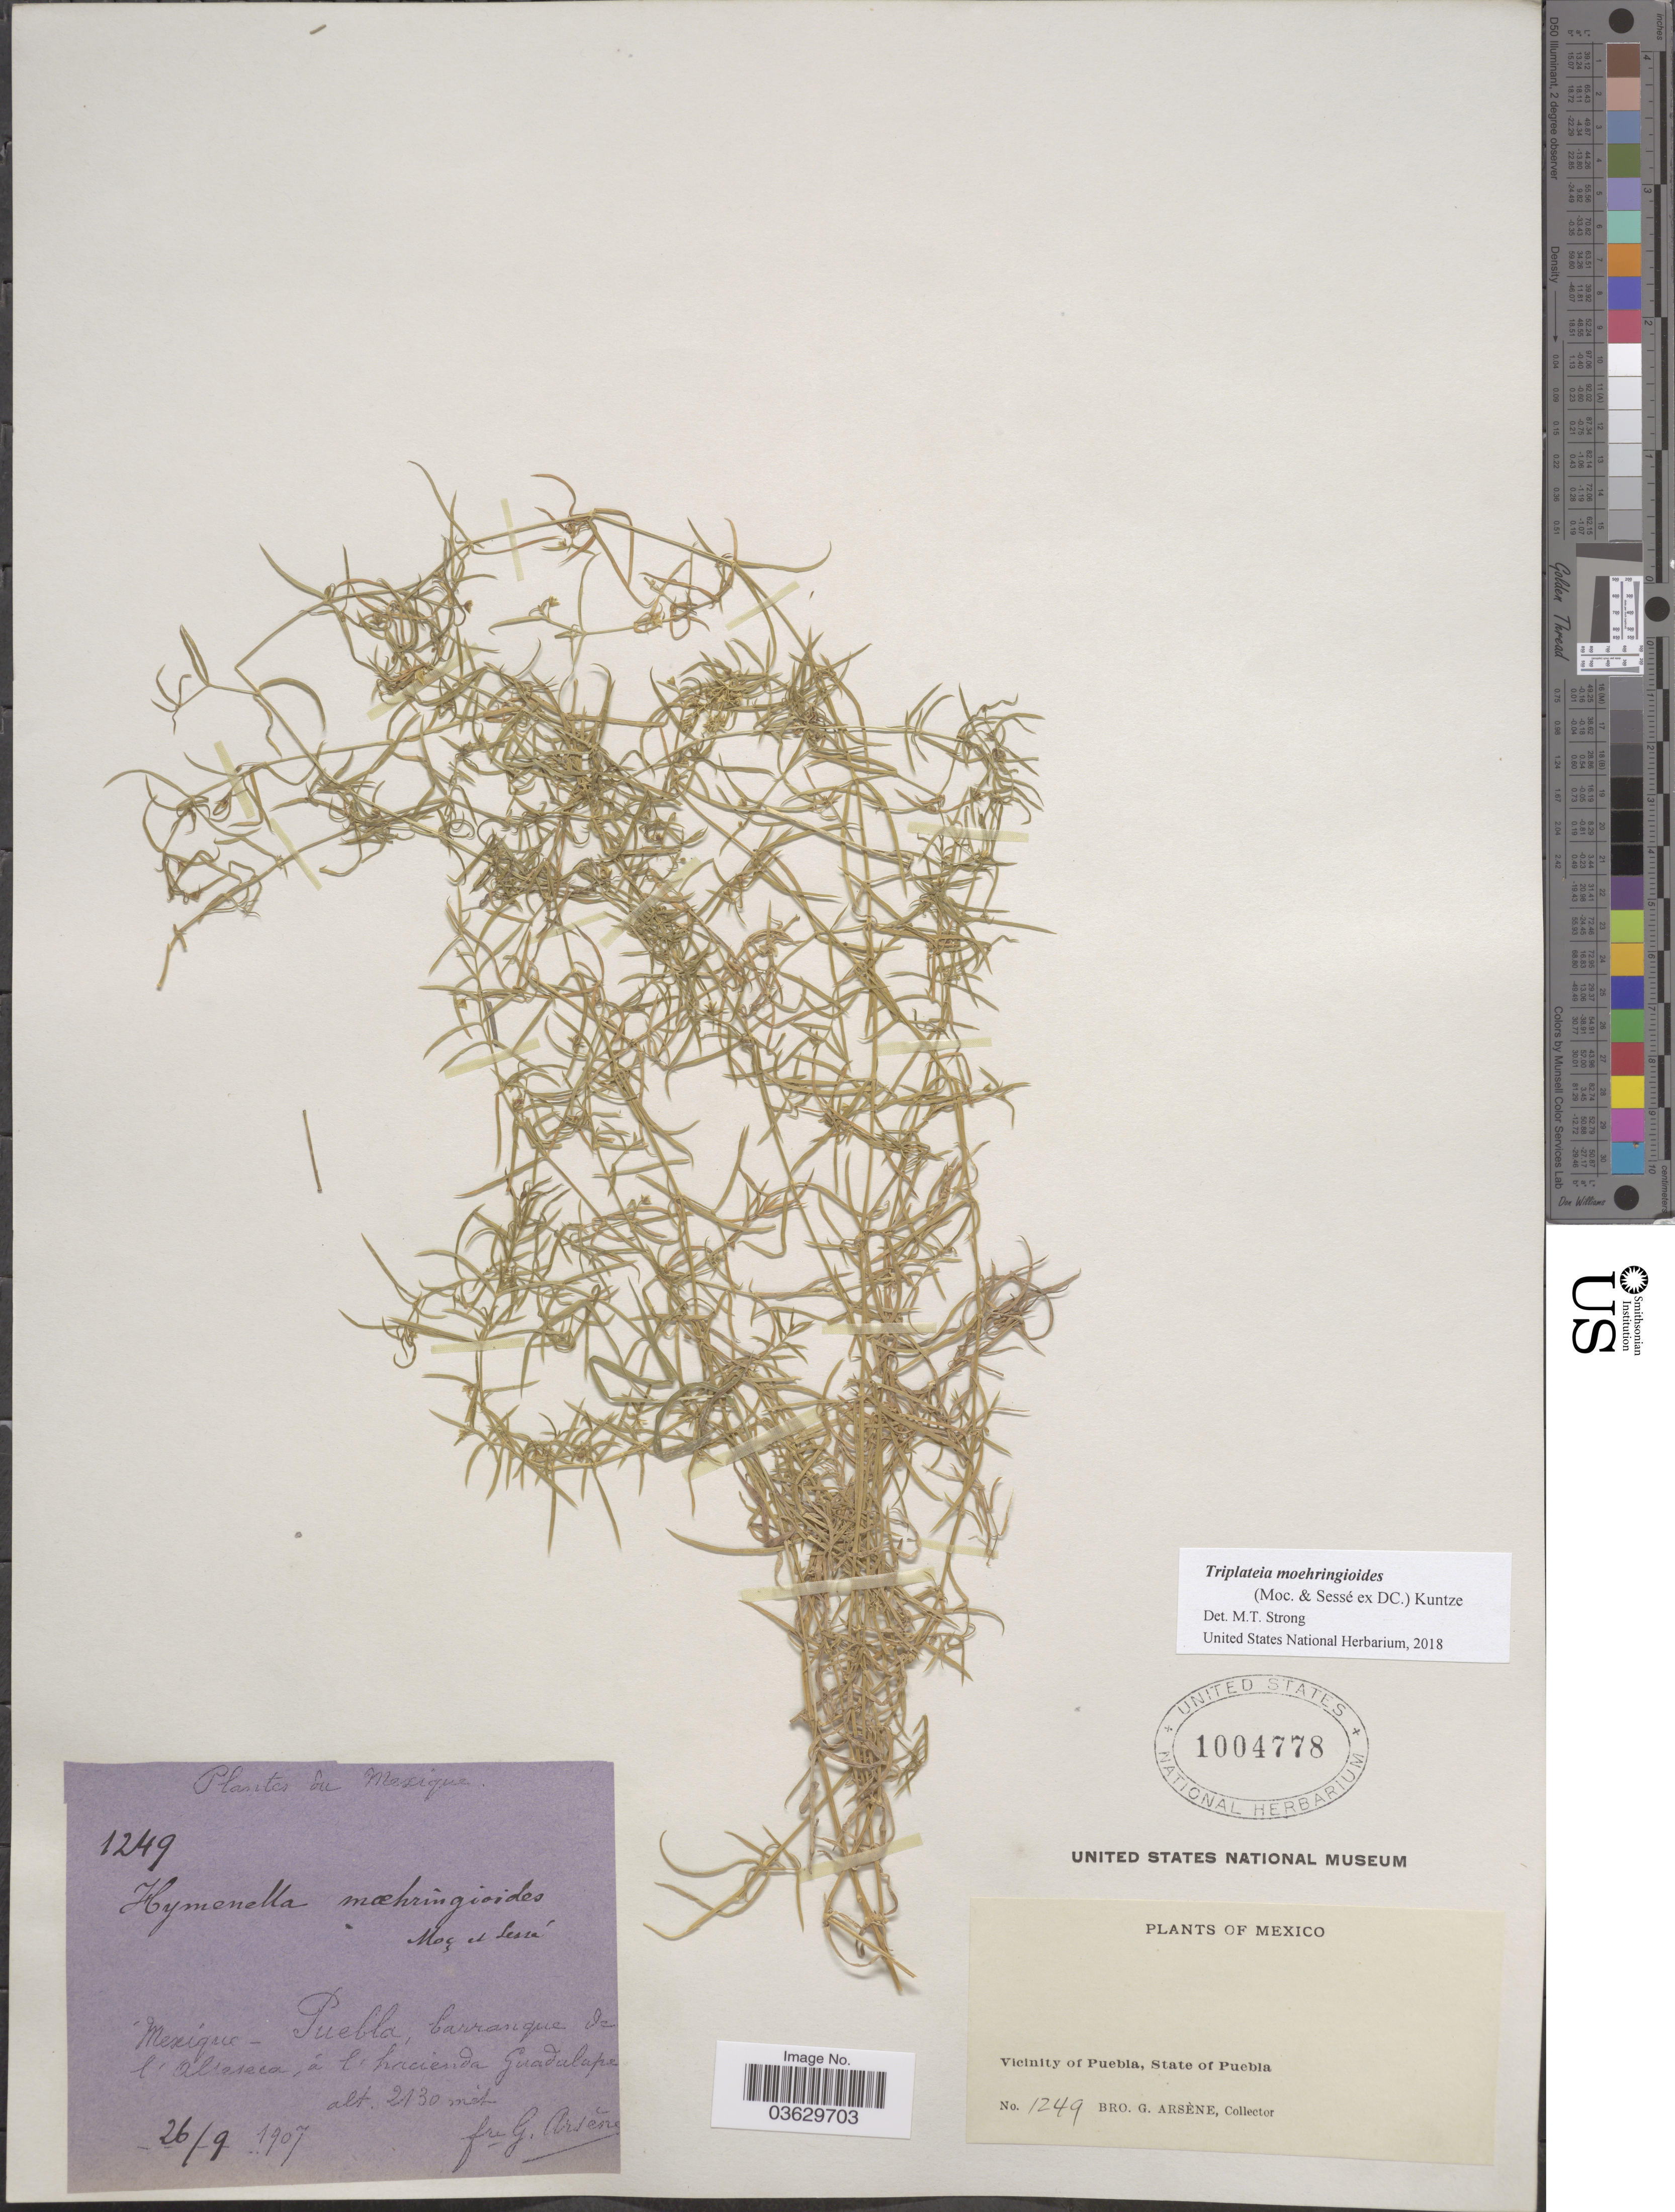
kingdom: Plantae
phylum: Tracheophyta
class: Magnoliopsida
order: Caryophyllales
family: Caryophyllaceae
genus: Triplateia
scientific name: Triplateia moehringiodes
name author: (DC.) Kuntze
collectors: Bro. G. Arsène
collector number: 1249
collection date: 1907-09-26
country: Mexico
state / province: Puebla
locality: Barranque de l'Alreseca, á l'hacienda Gudalupe. Vicinity of Puebla.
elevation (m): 2130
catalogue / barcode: US 1004778